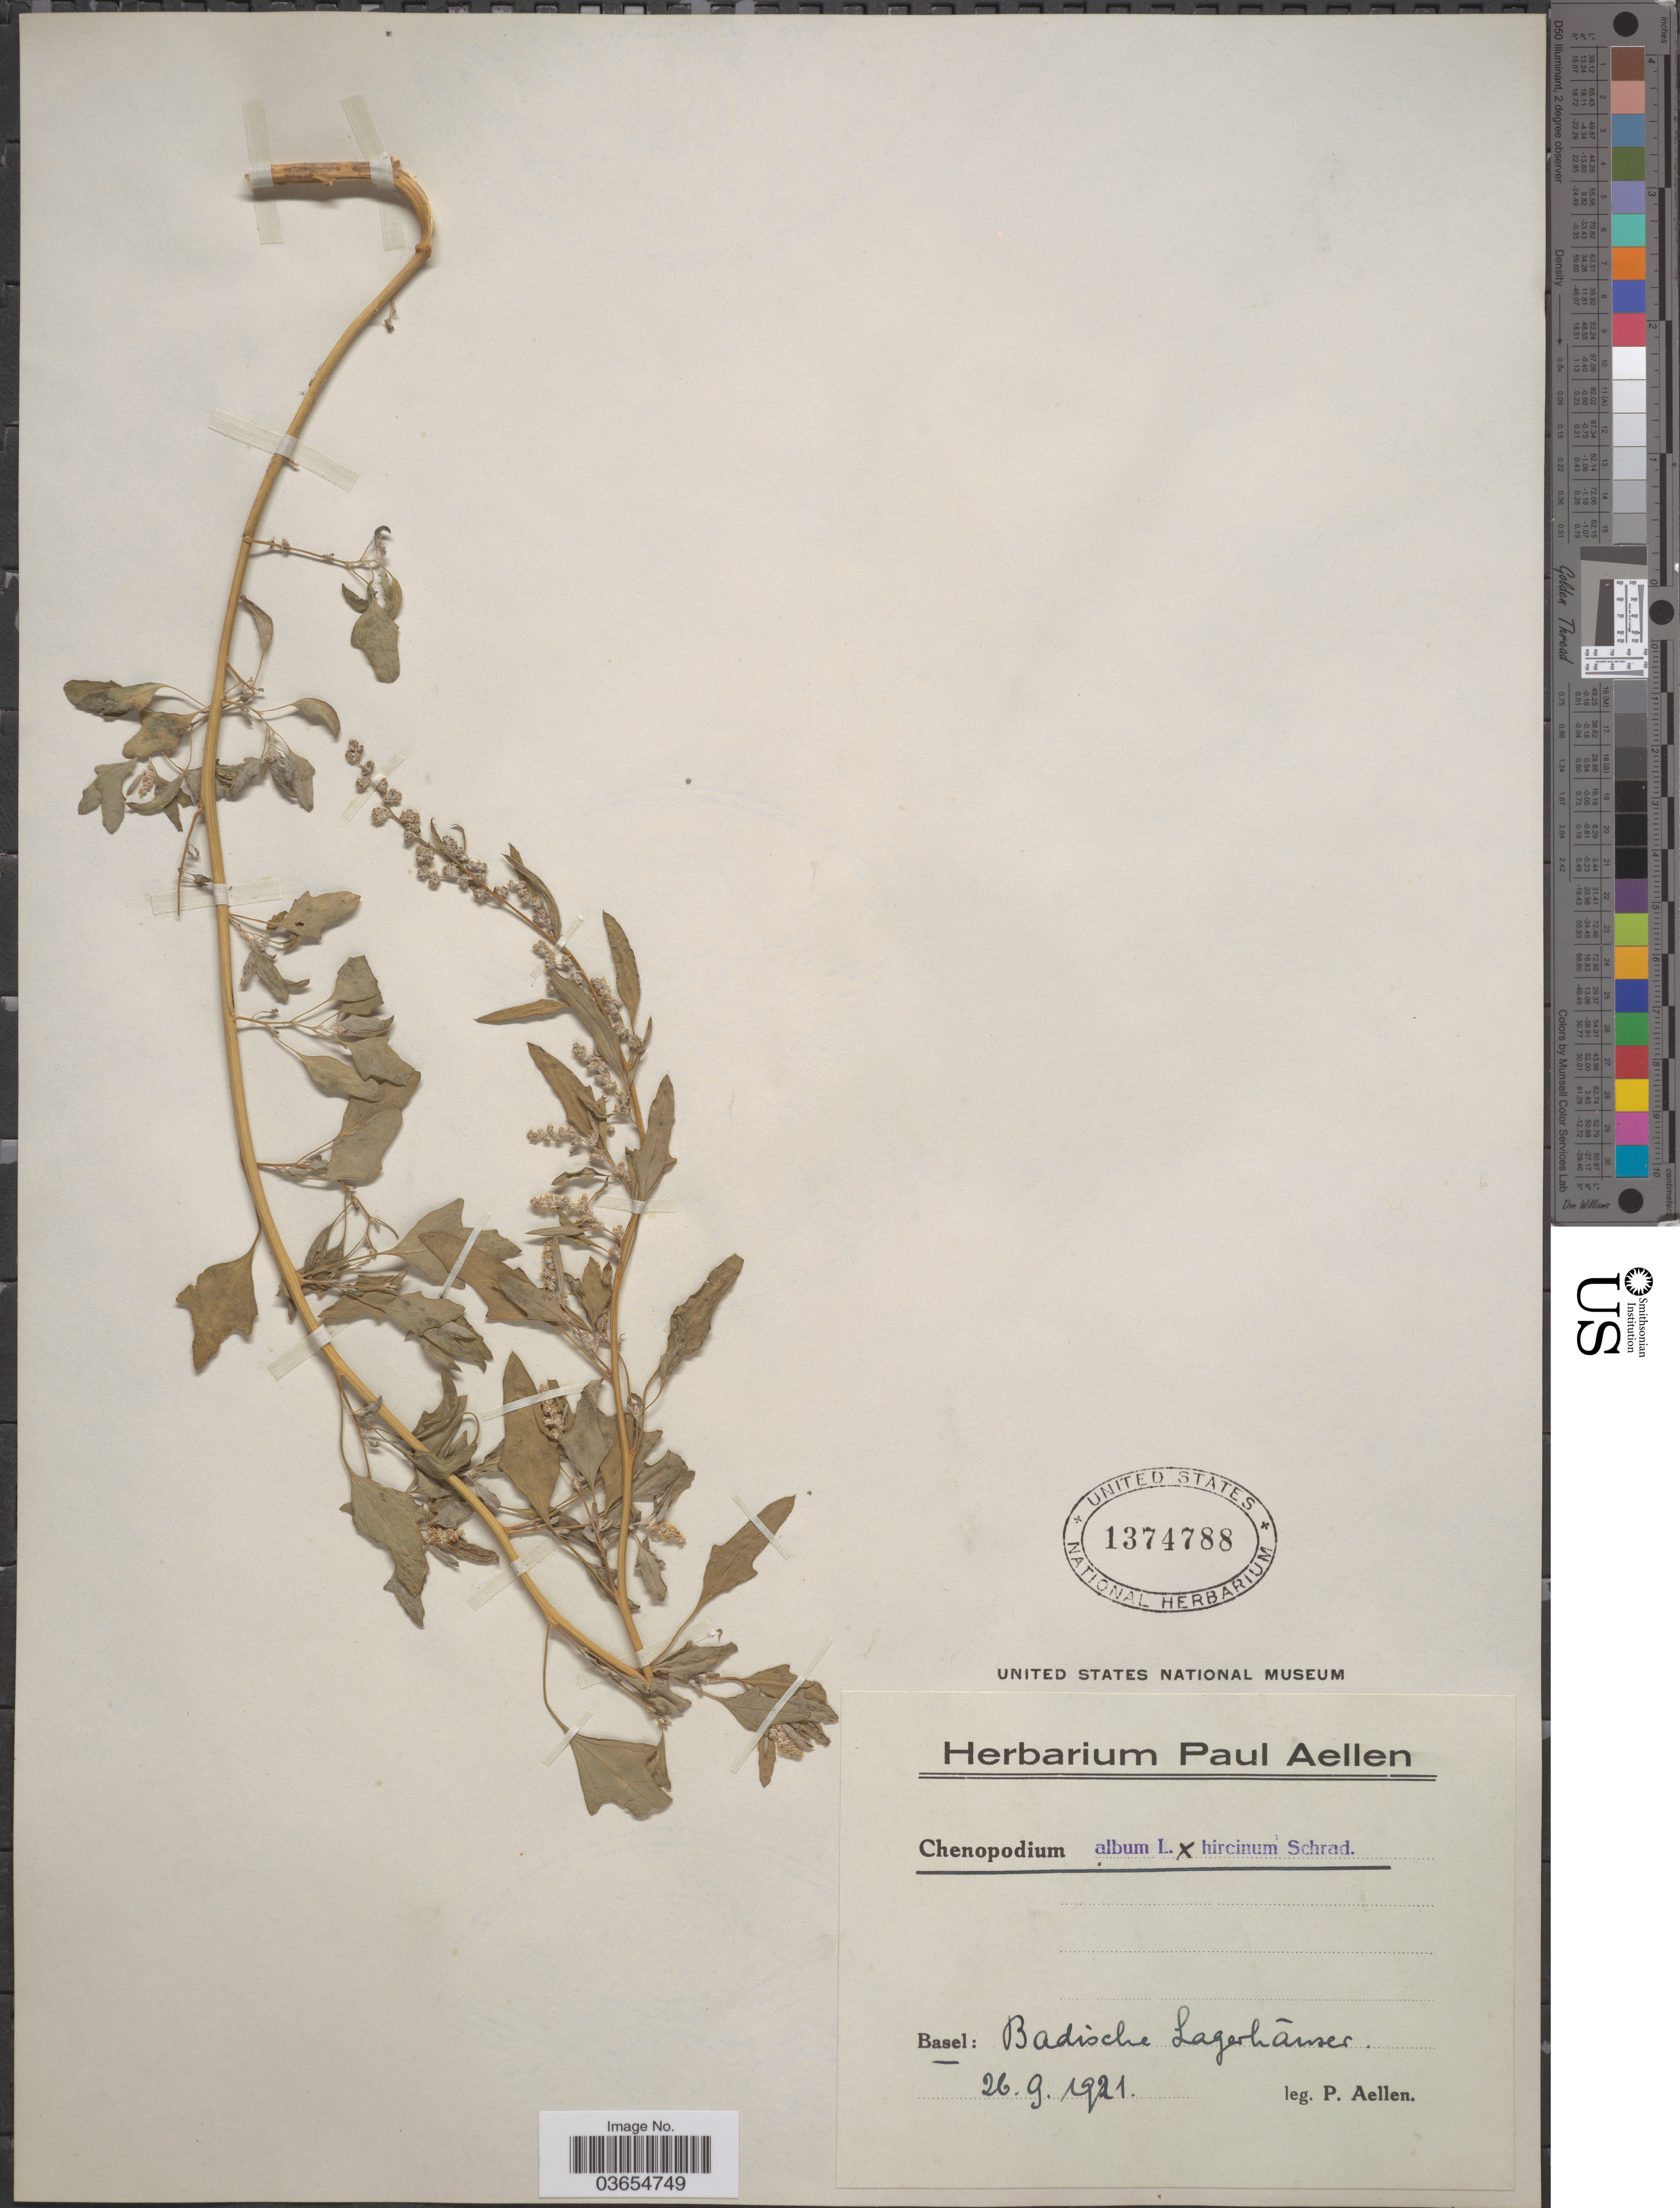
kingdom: Plantae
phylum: Tracheophyta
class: Magnoliopsida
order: Caryophyllales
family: Amaranthaceae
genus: Chenopodium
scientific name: Chenopodium album x C. hircinum Schrad.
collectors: P. Aellen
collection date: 1921-09-26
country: Switzerland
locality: Basel: Badische Lagerhāuser.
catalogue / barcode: US 1374788